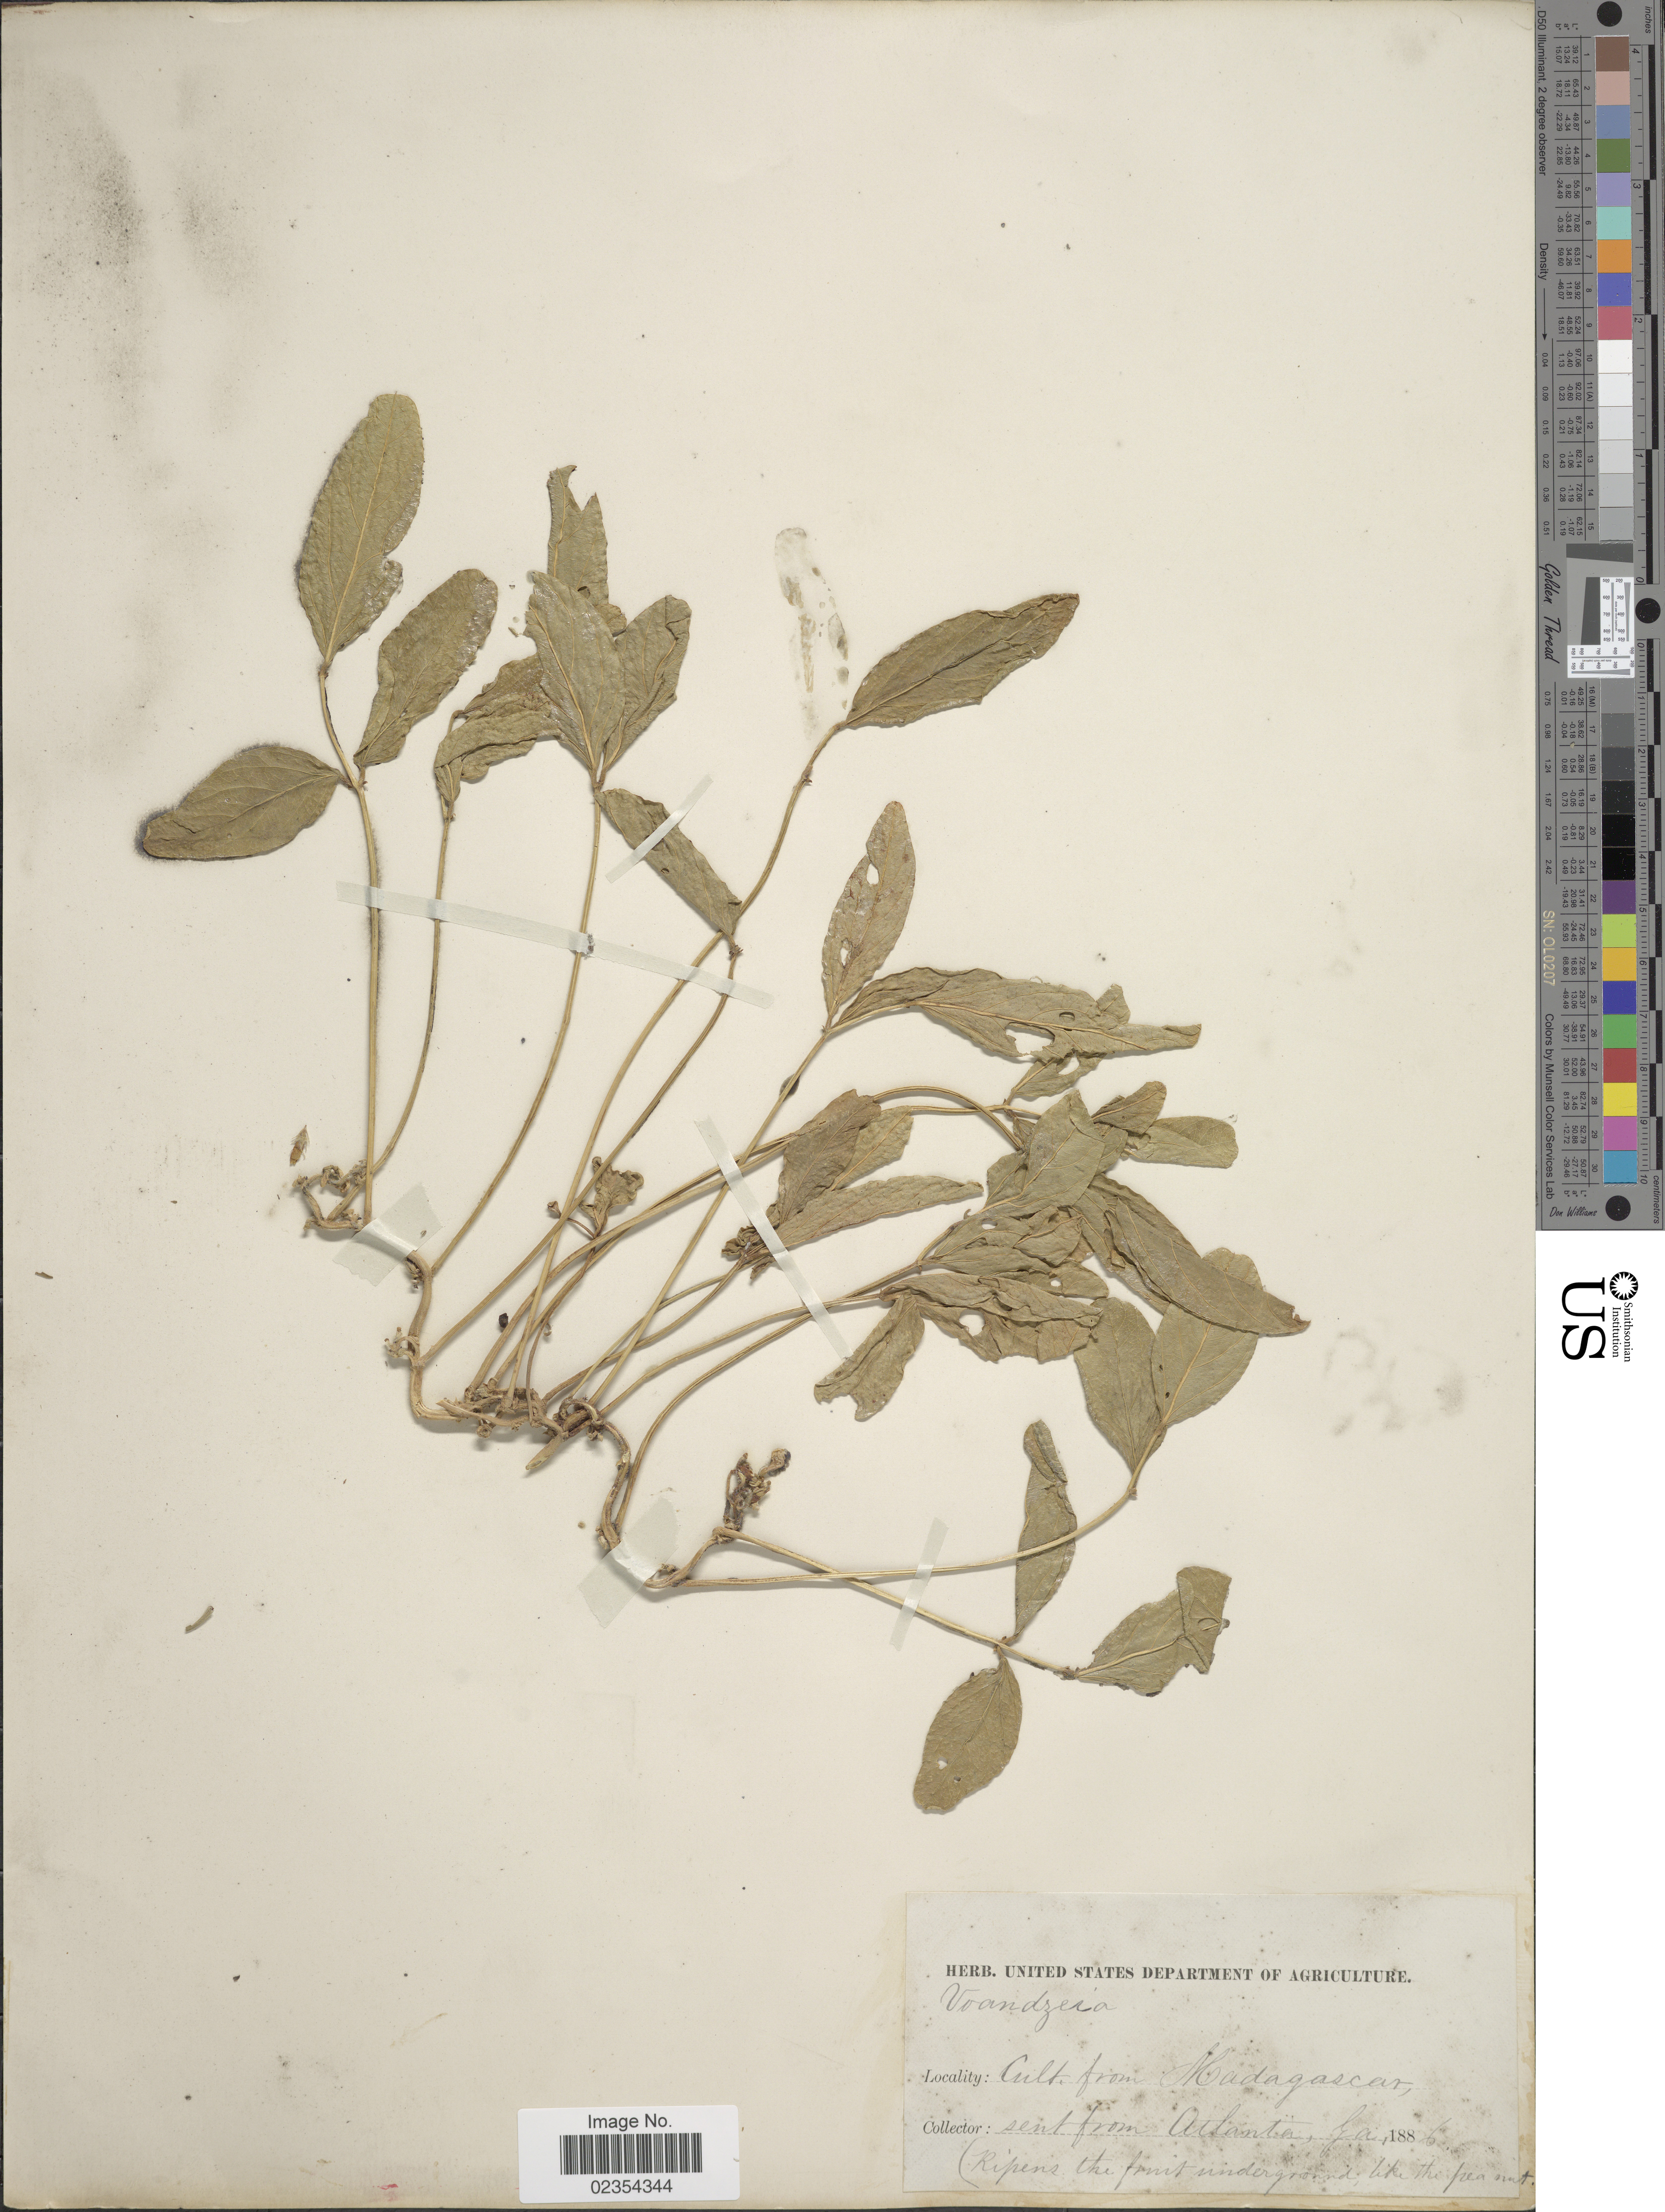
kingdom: Plantae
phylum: Tracheophyta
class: Magnoliopsida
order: Fabales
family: Fabaceae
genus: Vigna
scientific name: Vigna subterranea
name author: (L.) Verdc.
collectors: Facchini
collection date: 1886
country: Madagascar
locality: Cult. from Madagascar.